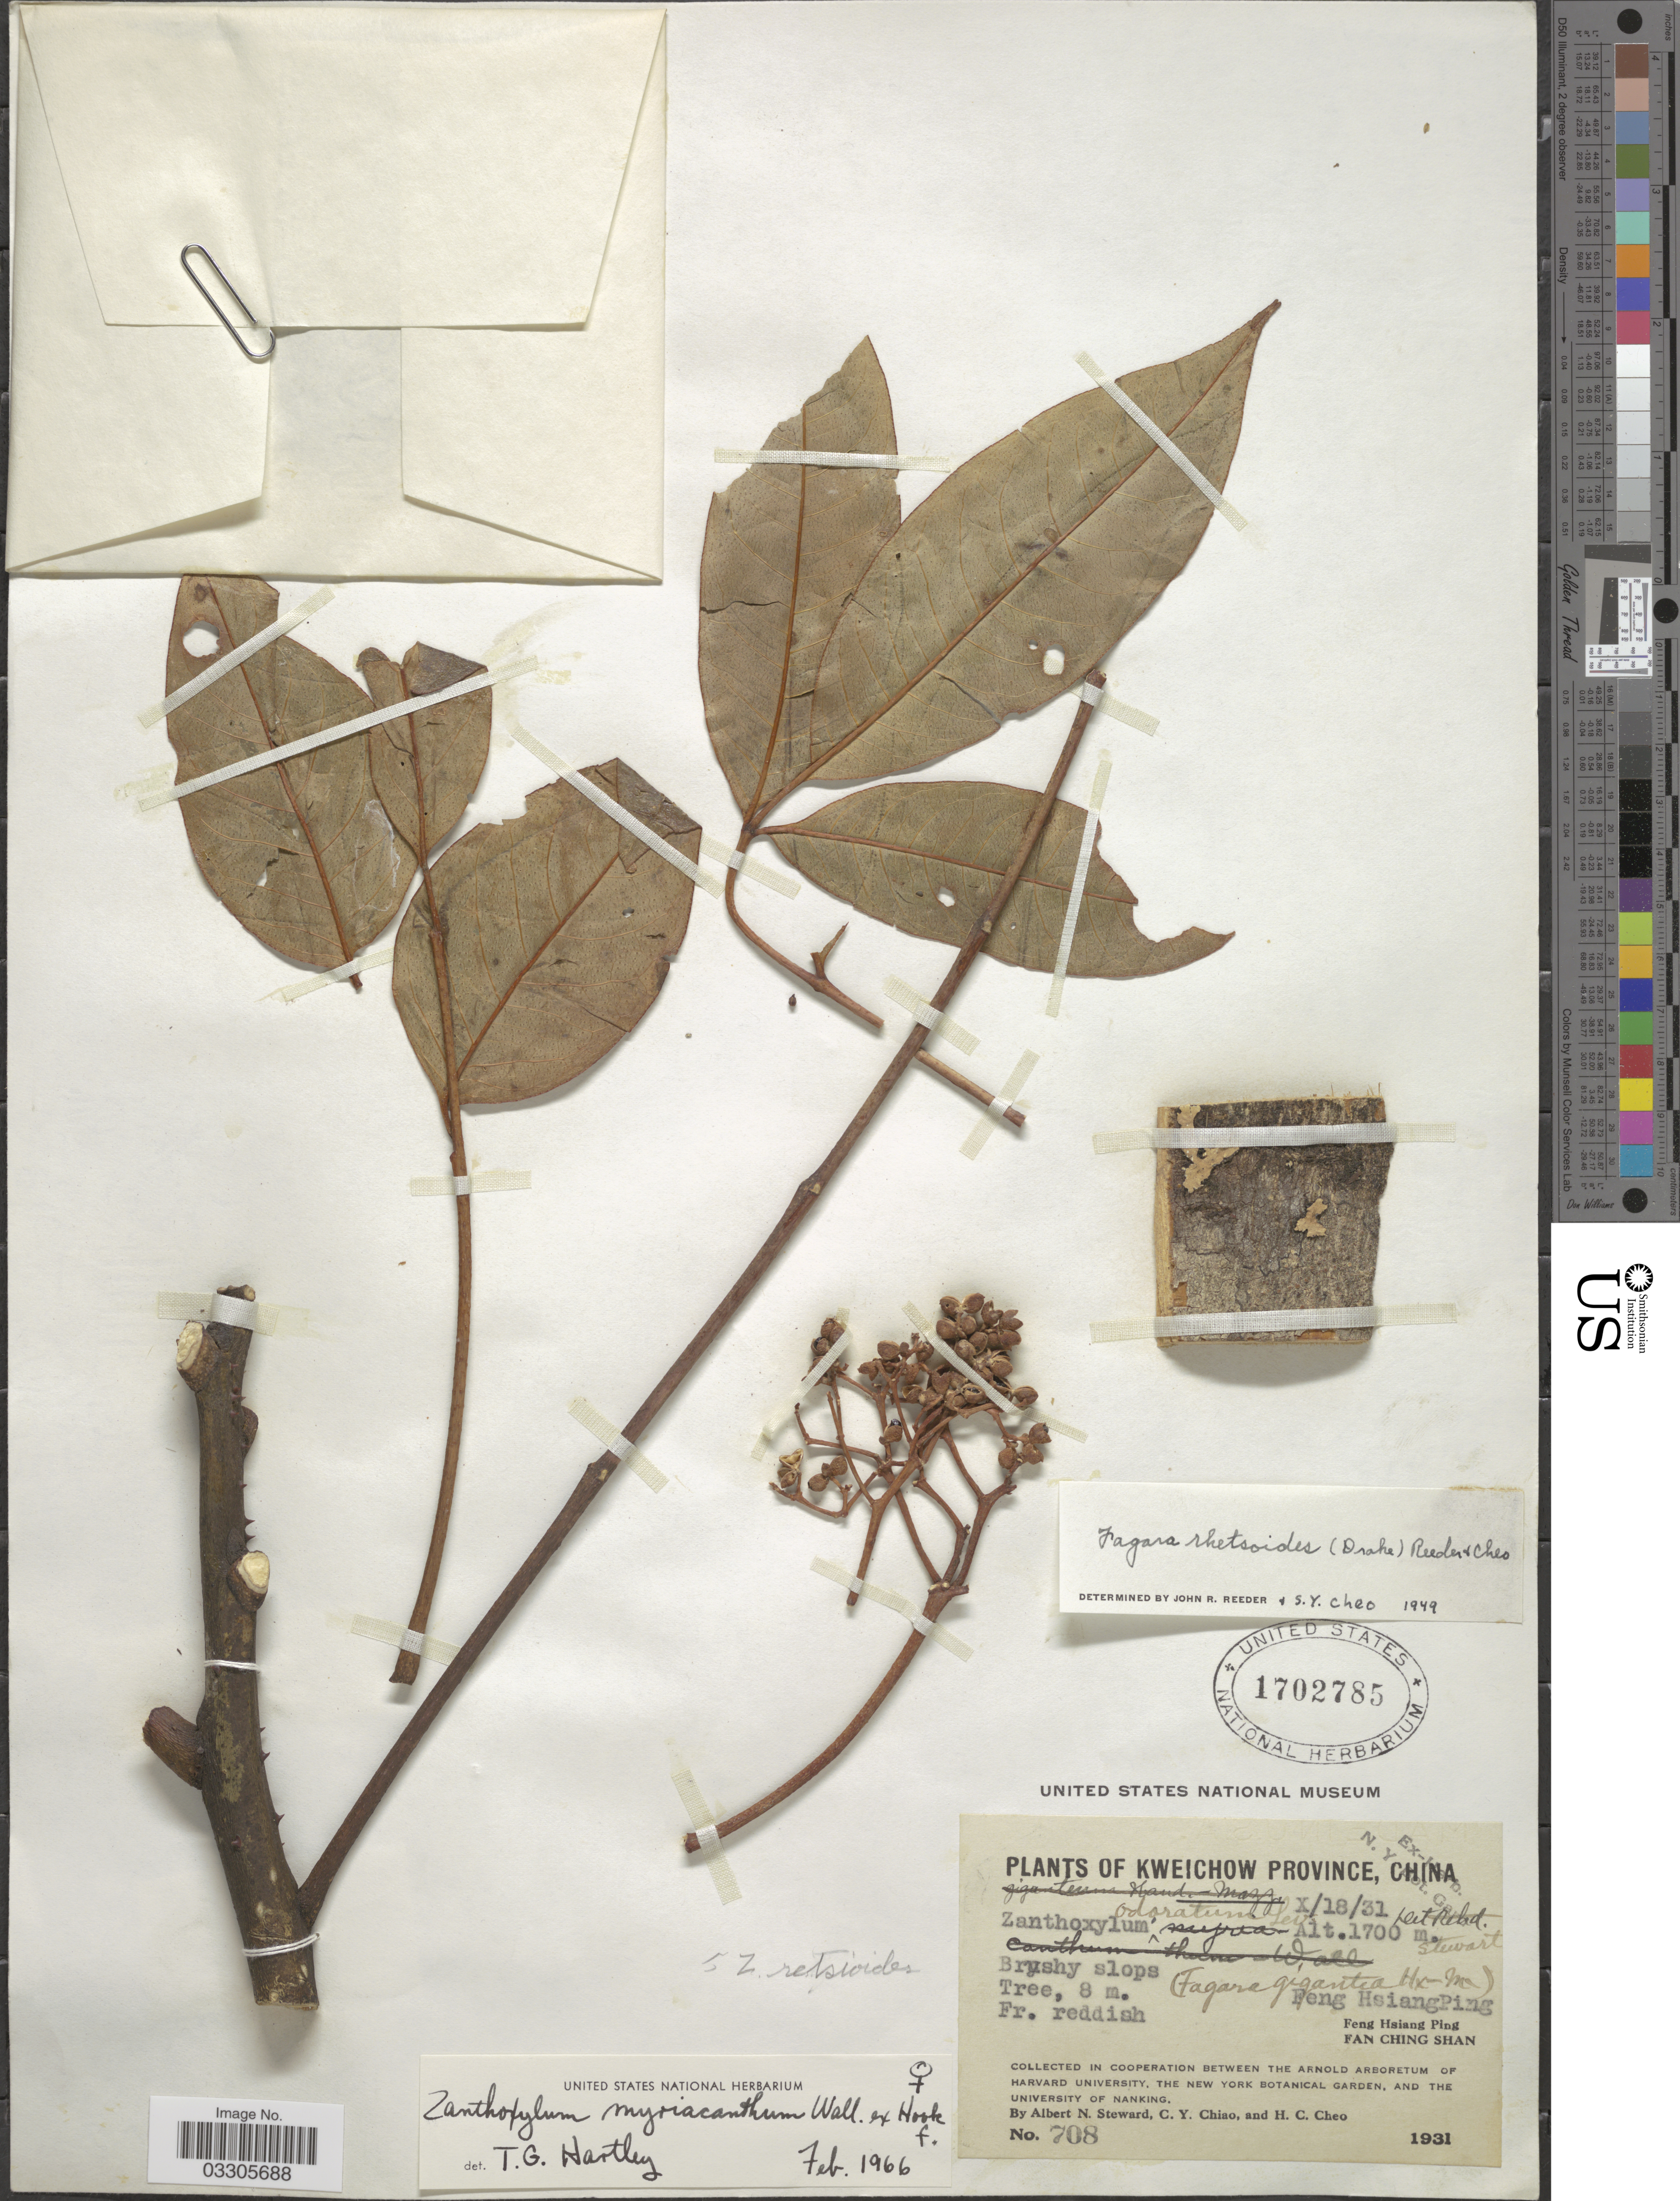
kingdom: Plantae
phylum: Tracheophyta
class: Magnoliopsida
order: Sapindales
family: Rutaceae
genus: Zanthoxylum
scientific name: Zanthoxylum myriacanthum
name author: Wall.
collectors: A. N. Steward, C. Y. Chiao & H. Cheo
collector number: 708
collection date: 1931-10-18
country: China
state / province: Guizhou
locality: Kweichow Province, Feng Hsiang Ping, Fan Ching Shan.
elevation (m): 1700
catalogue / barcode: US 1702785